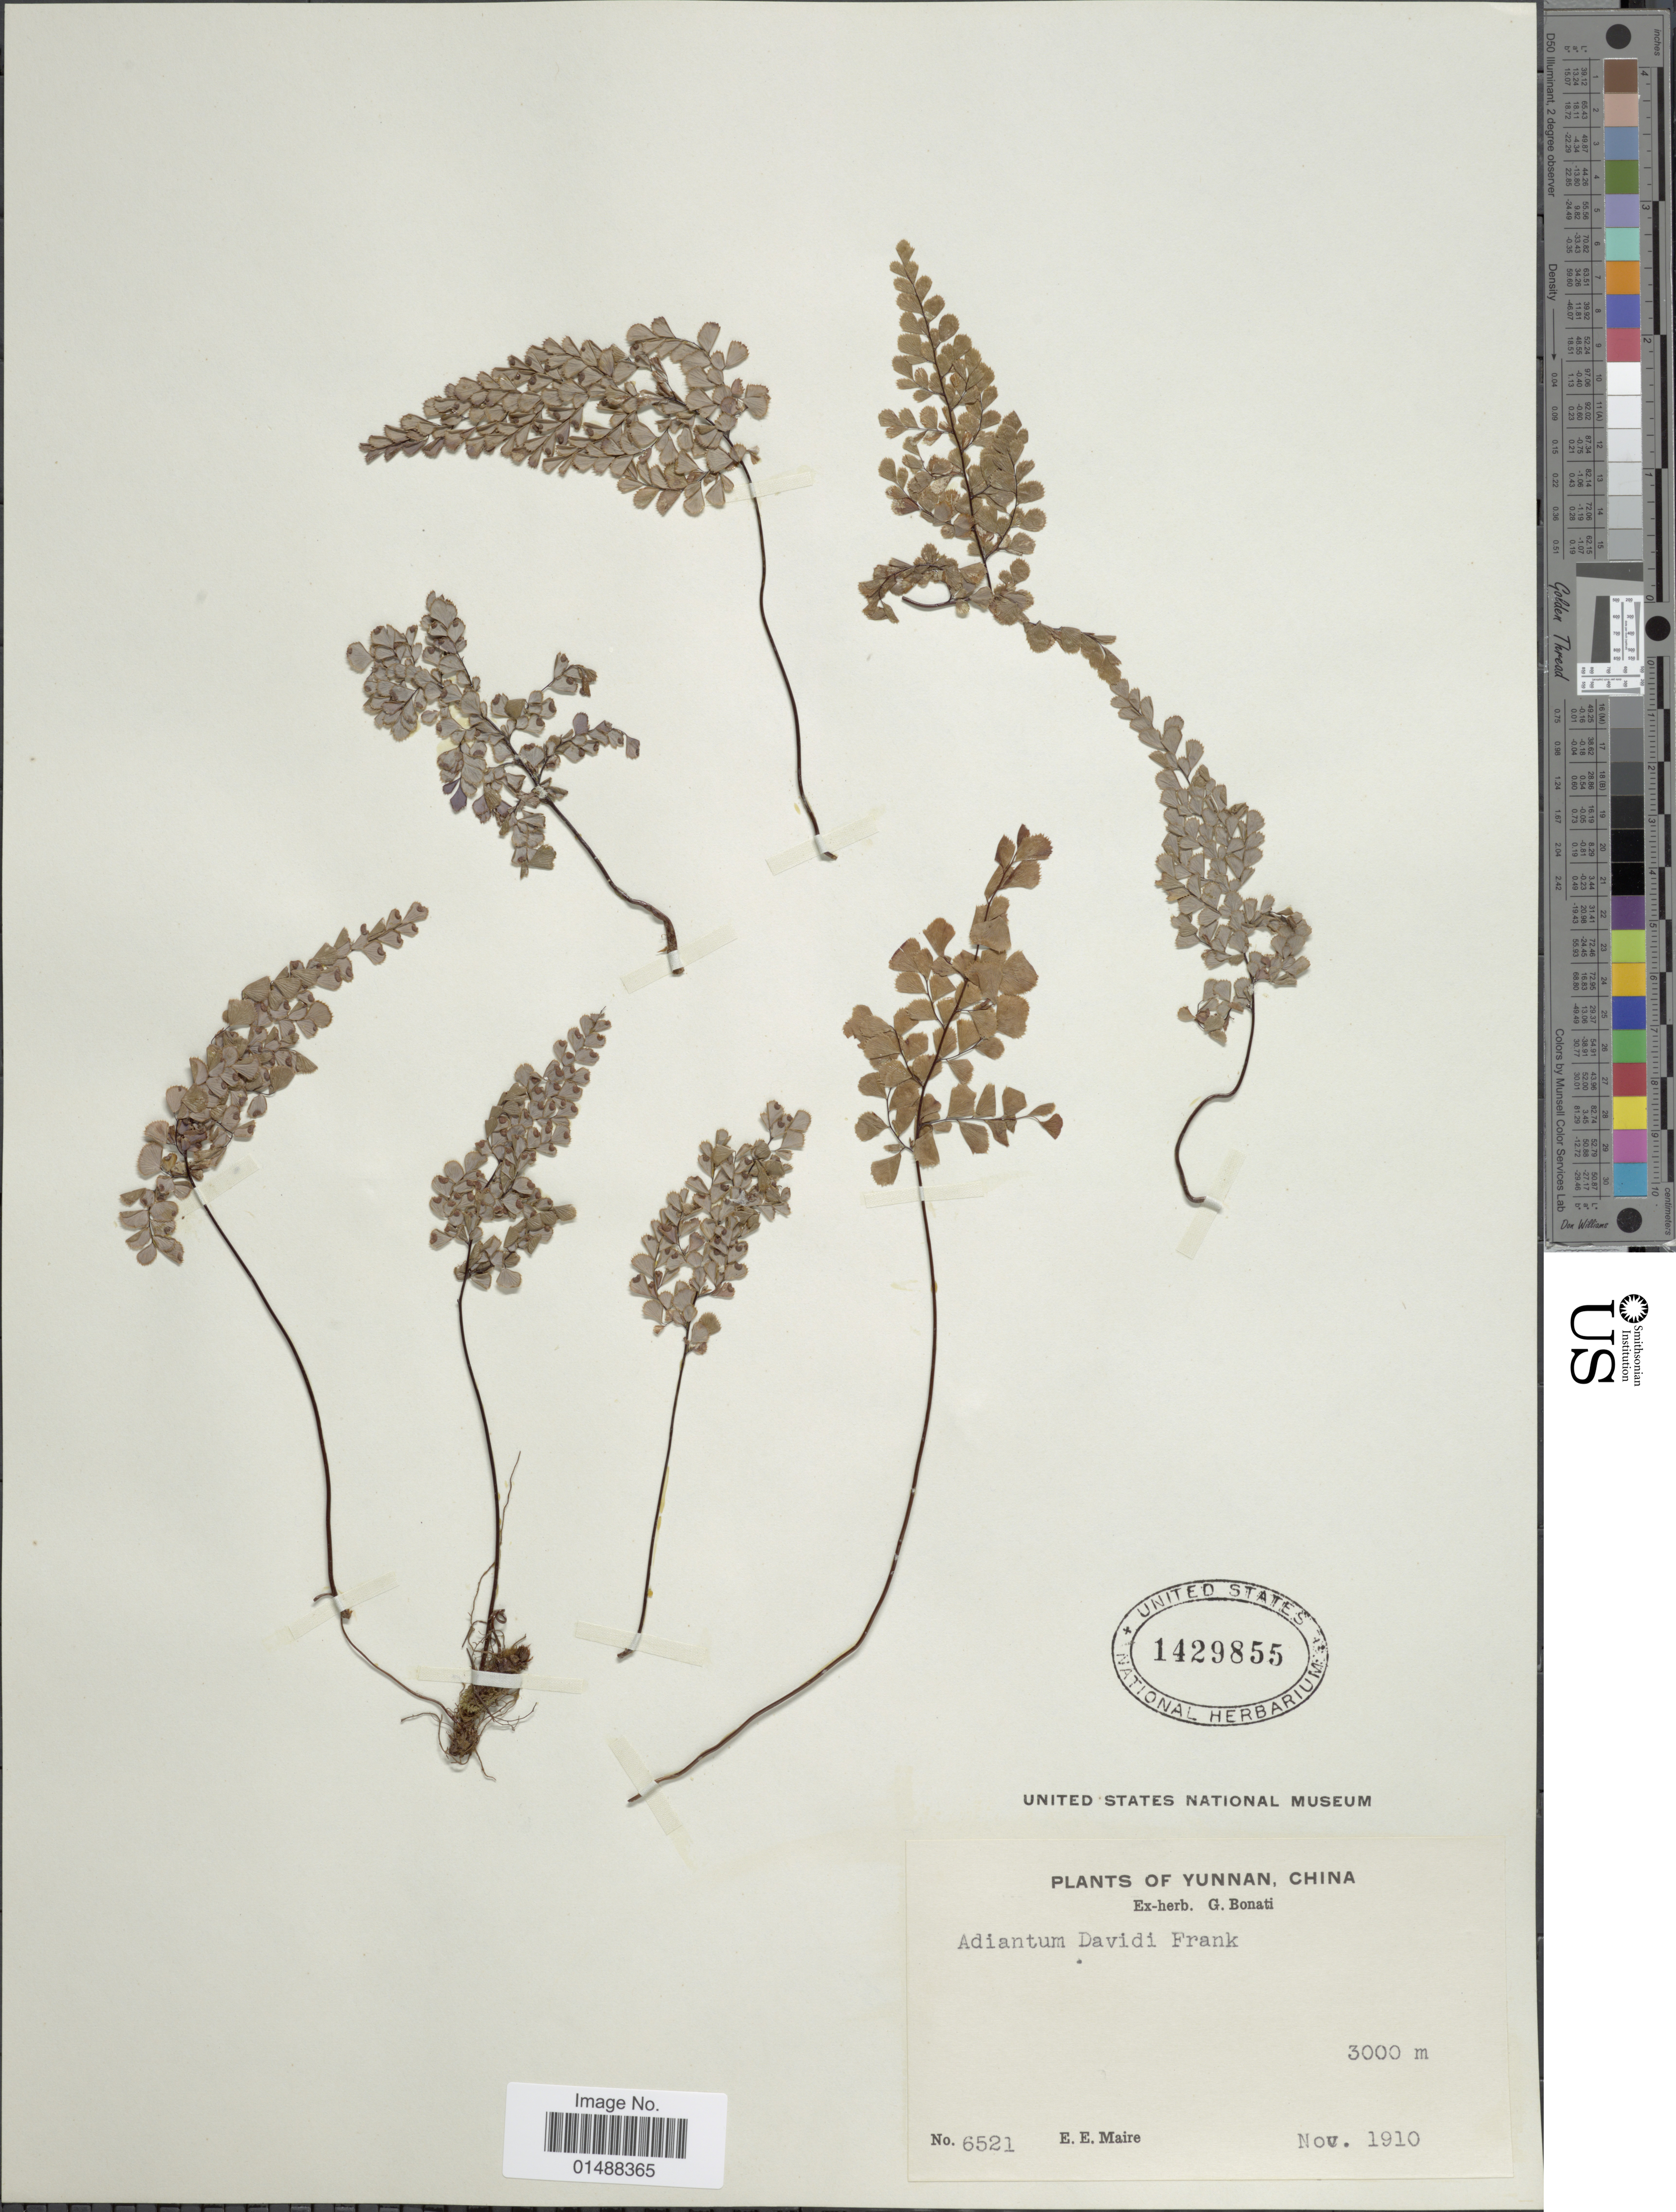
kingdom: Plantae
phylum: Tracheophyta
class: Polypodiopsida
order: Polypodiales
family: Pteridaceae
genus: Adiantum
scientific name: Adiantum davidii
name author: Franch.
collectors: E. E. Maire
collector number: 6521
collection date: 1910-11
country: China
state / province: Yunnan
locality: China, Yunnan.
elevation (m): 3000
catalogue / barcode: US 1429855